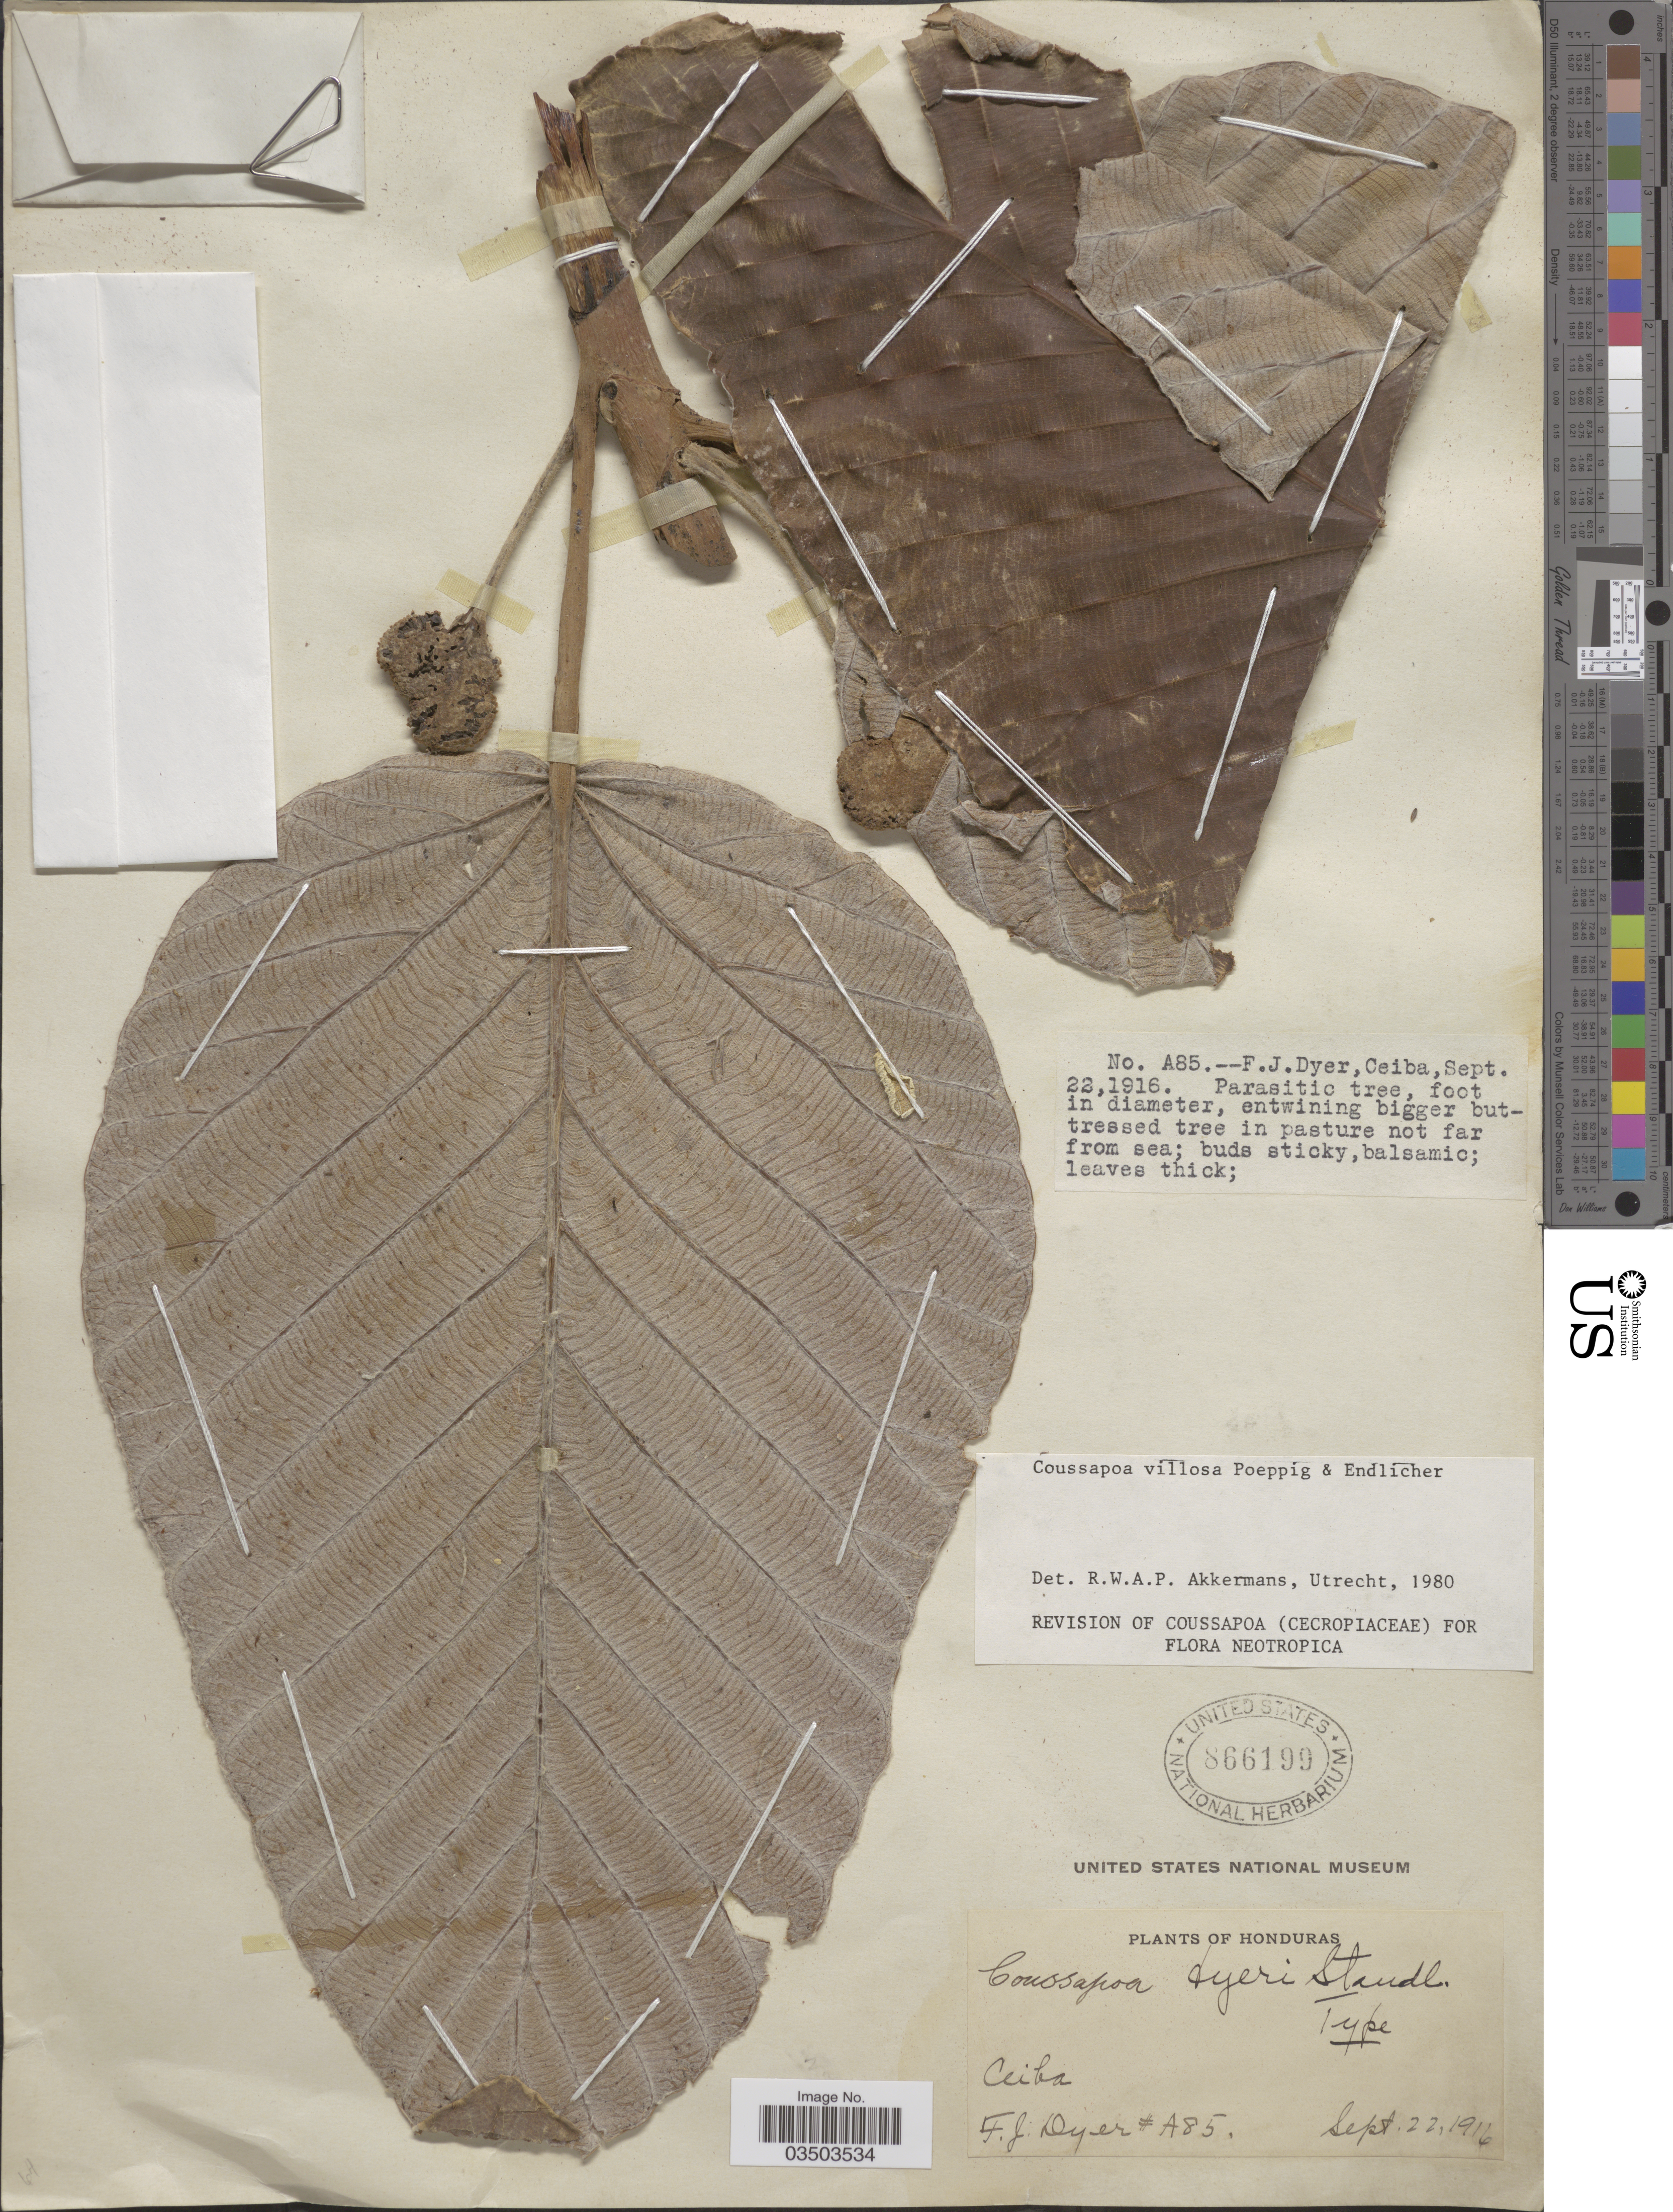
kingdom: Plantae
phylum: Tracheophyta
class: Magnoliopsida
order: Rosales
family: Urticaceae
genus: Coussapoa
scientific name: Coussapoa villosa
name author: Poepp. & Endl.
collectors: F. J. Dyer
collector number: A85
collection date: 1916-09-22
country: Honduras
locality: Ceiba.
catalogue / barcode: US 866199